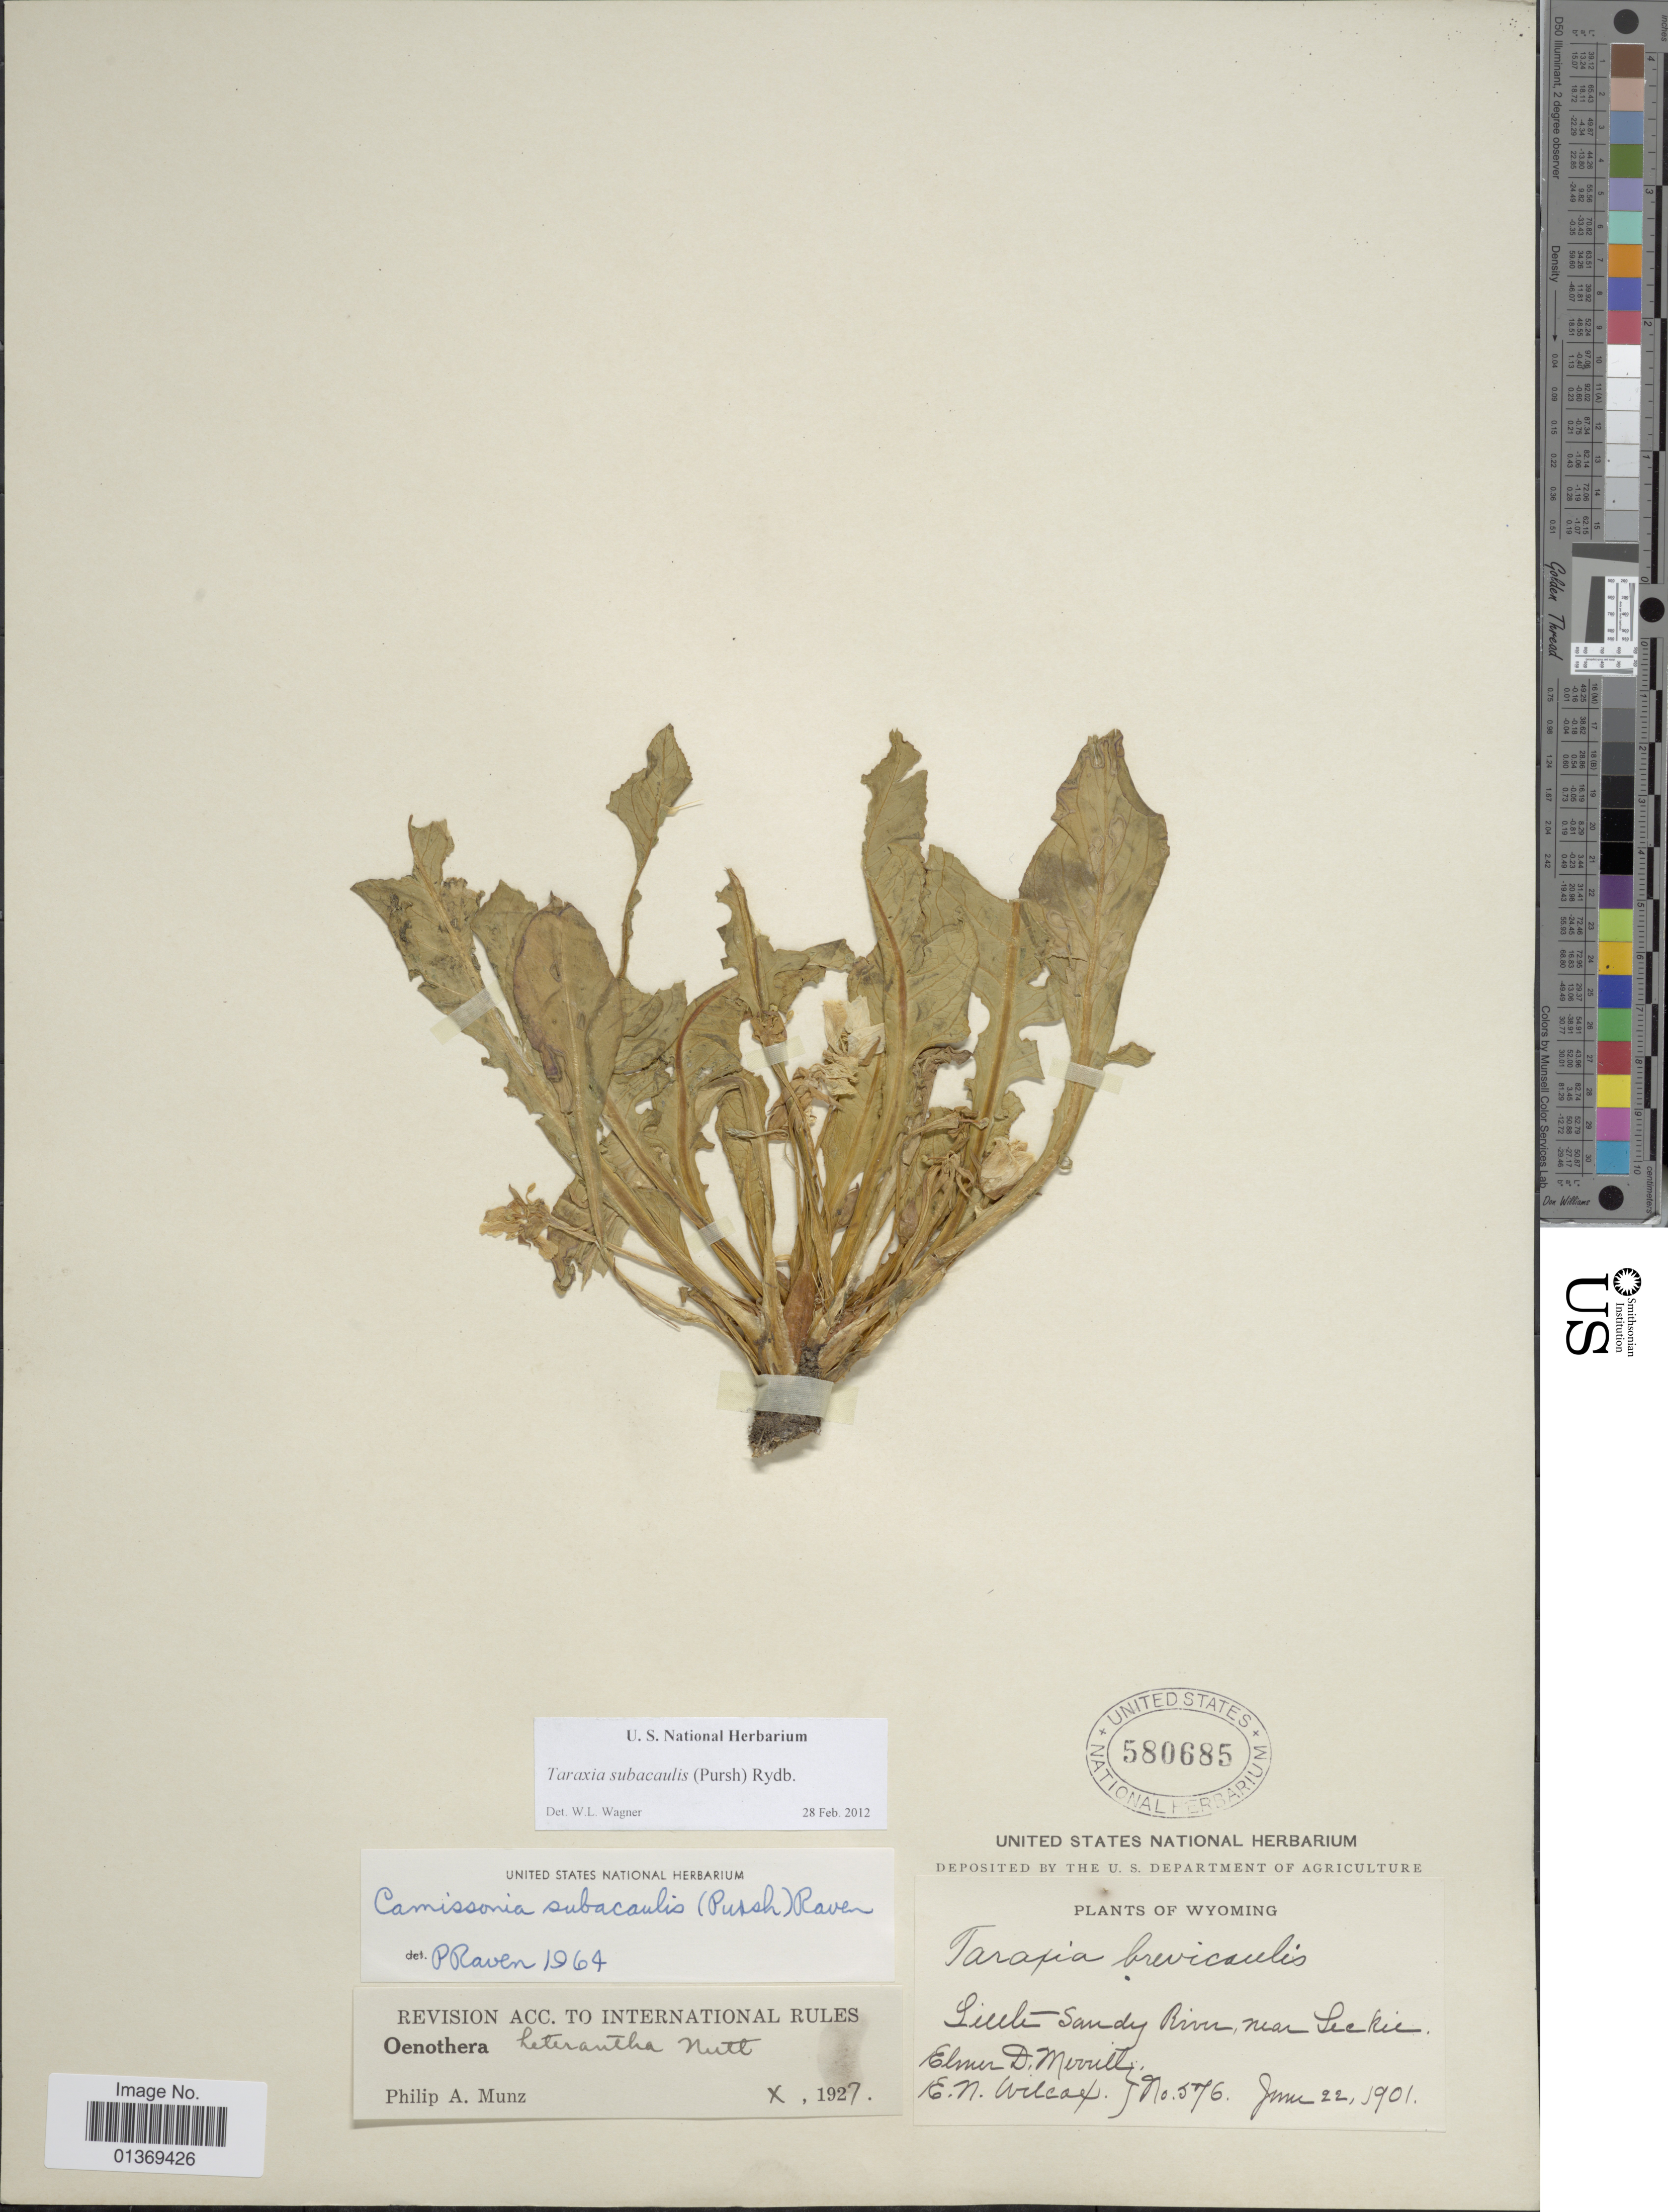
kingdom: Plantae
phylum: Tracheophyta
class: Magnoliopsida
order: Myrtales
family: Onagraceae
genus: Taraxia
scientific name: Taraxia subacaulis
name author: (Pursh) Rydb.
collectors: E. D. Merrill & E. Wilcox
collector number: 576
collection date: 1901-06-22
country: United States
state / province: Wyoming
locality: Little Sandy River, near Leckie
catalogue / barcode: US 580685